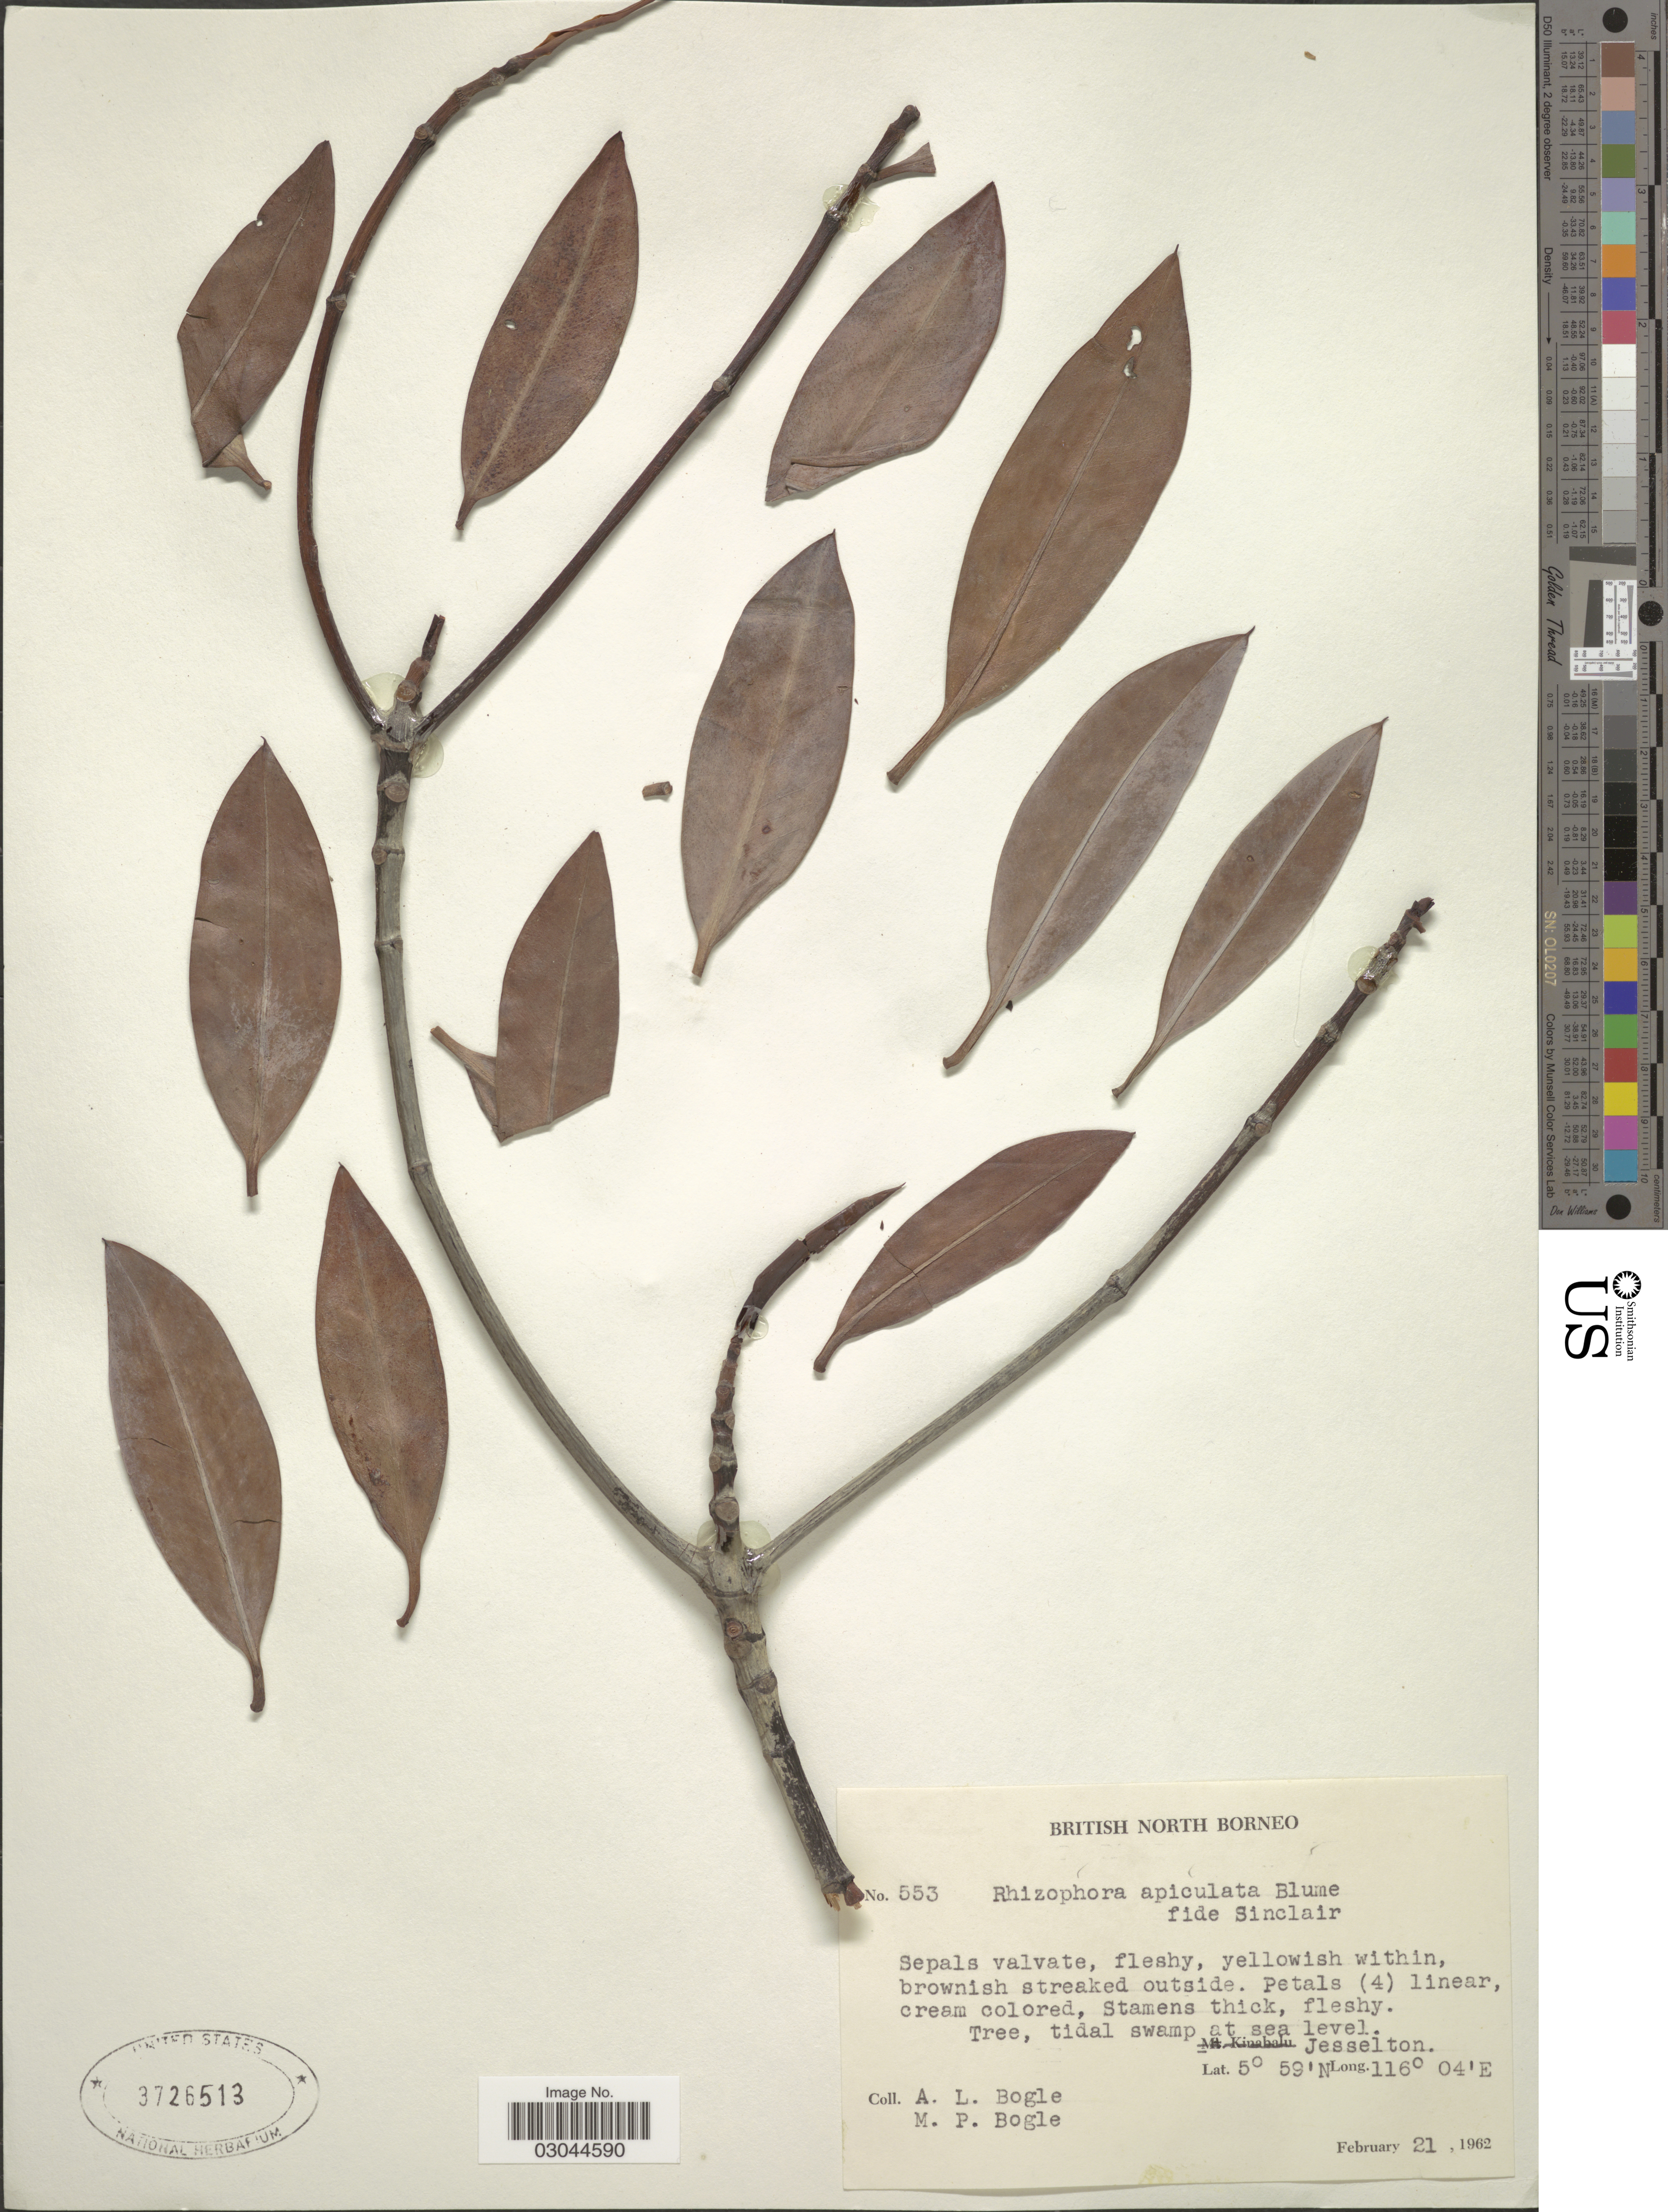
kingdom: Plantae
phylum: Tracheophyta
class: Magnoliopsida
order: Malpighiales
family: Rhizophoraceae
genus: Rhizophora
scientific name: Rhizophora apiculata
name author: Blume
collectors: Bogle, A.L. & M. Bogle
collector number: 553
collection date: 1962-02-21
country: Malaysia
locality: British North Borneo. Jesselton.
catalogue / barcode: US 3726513